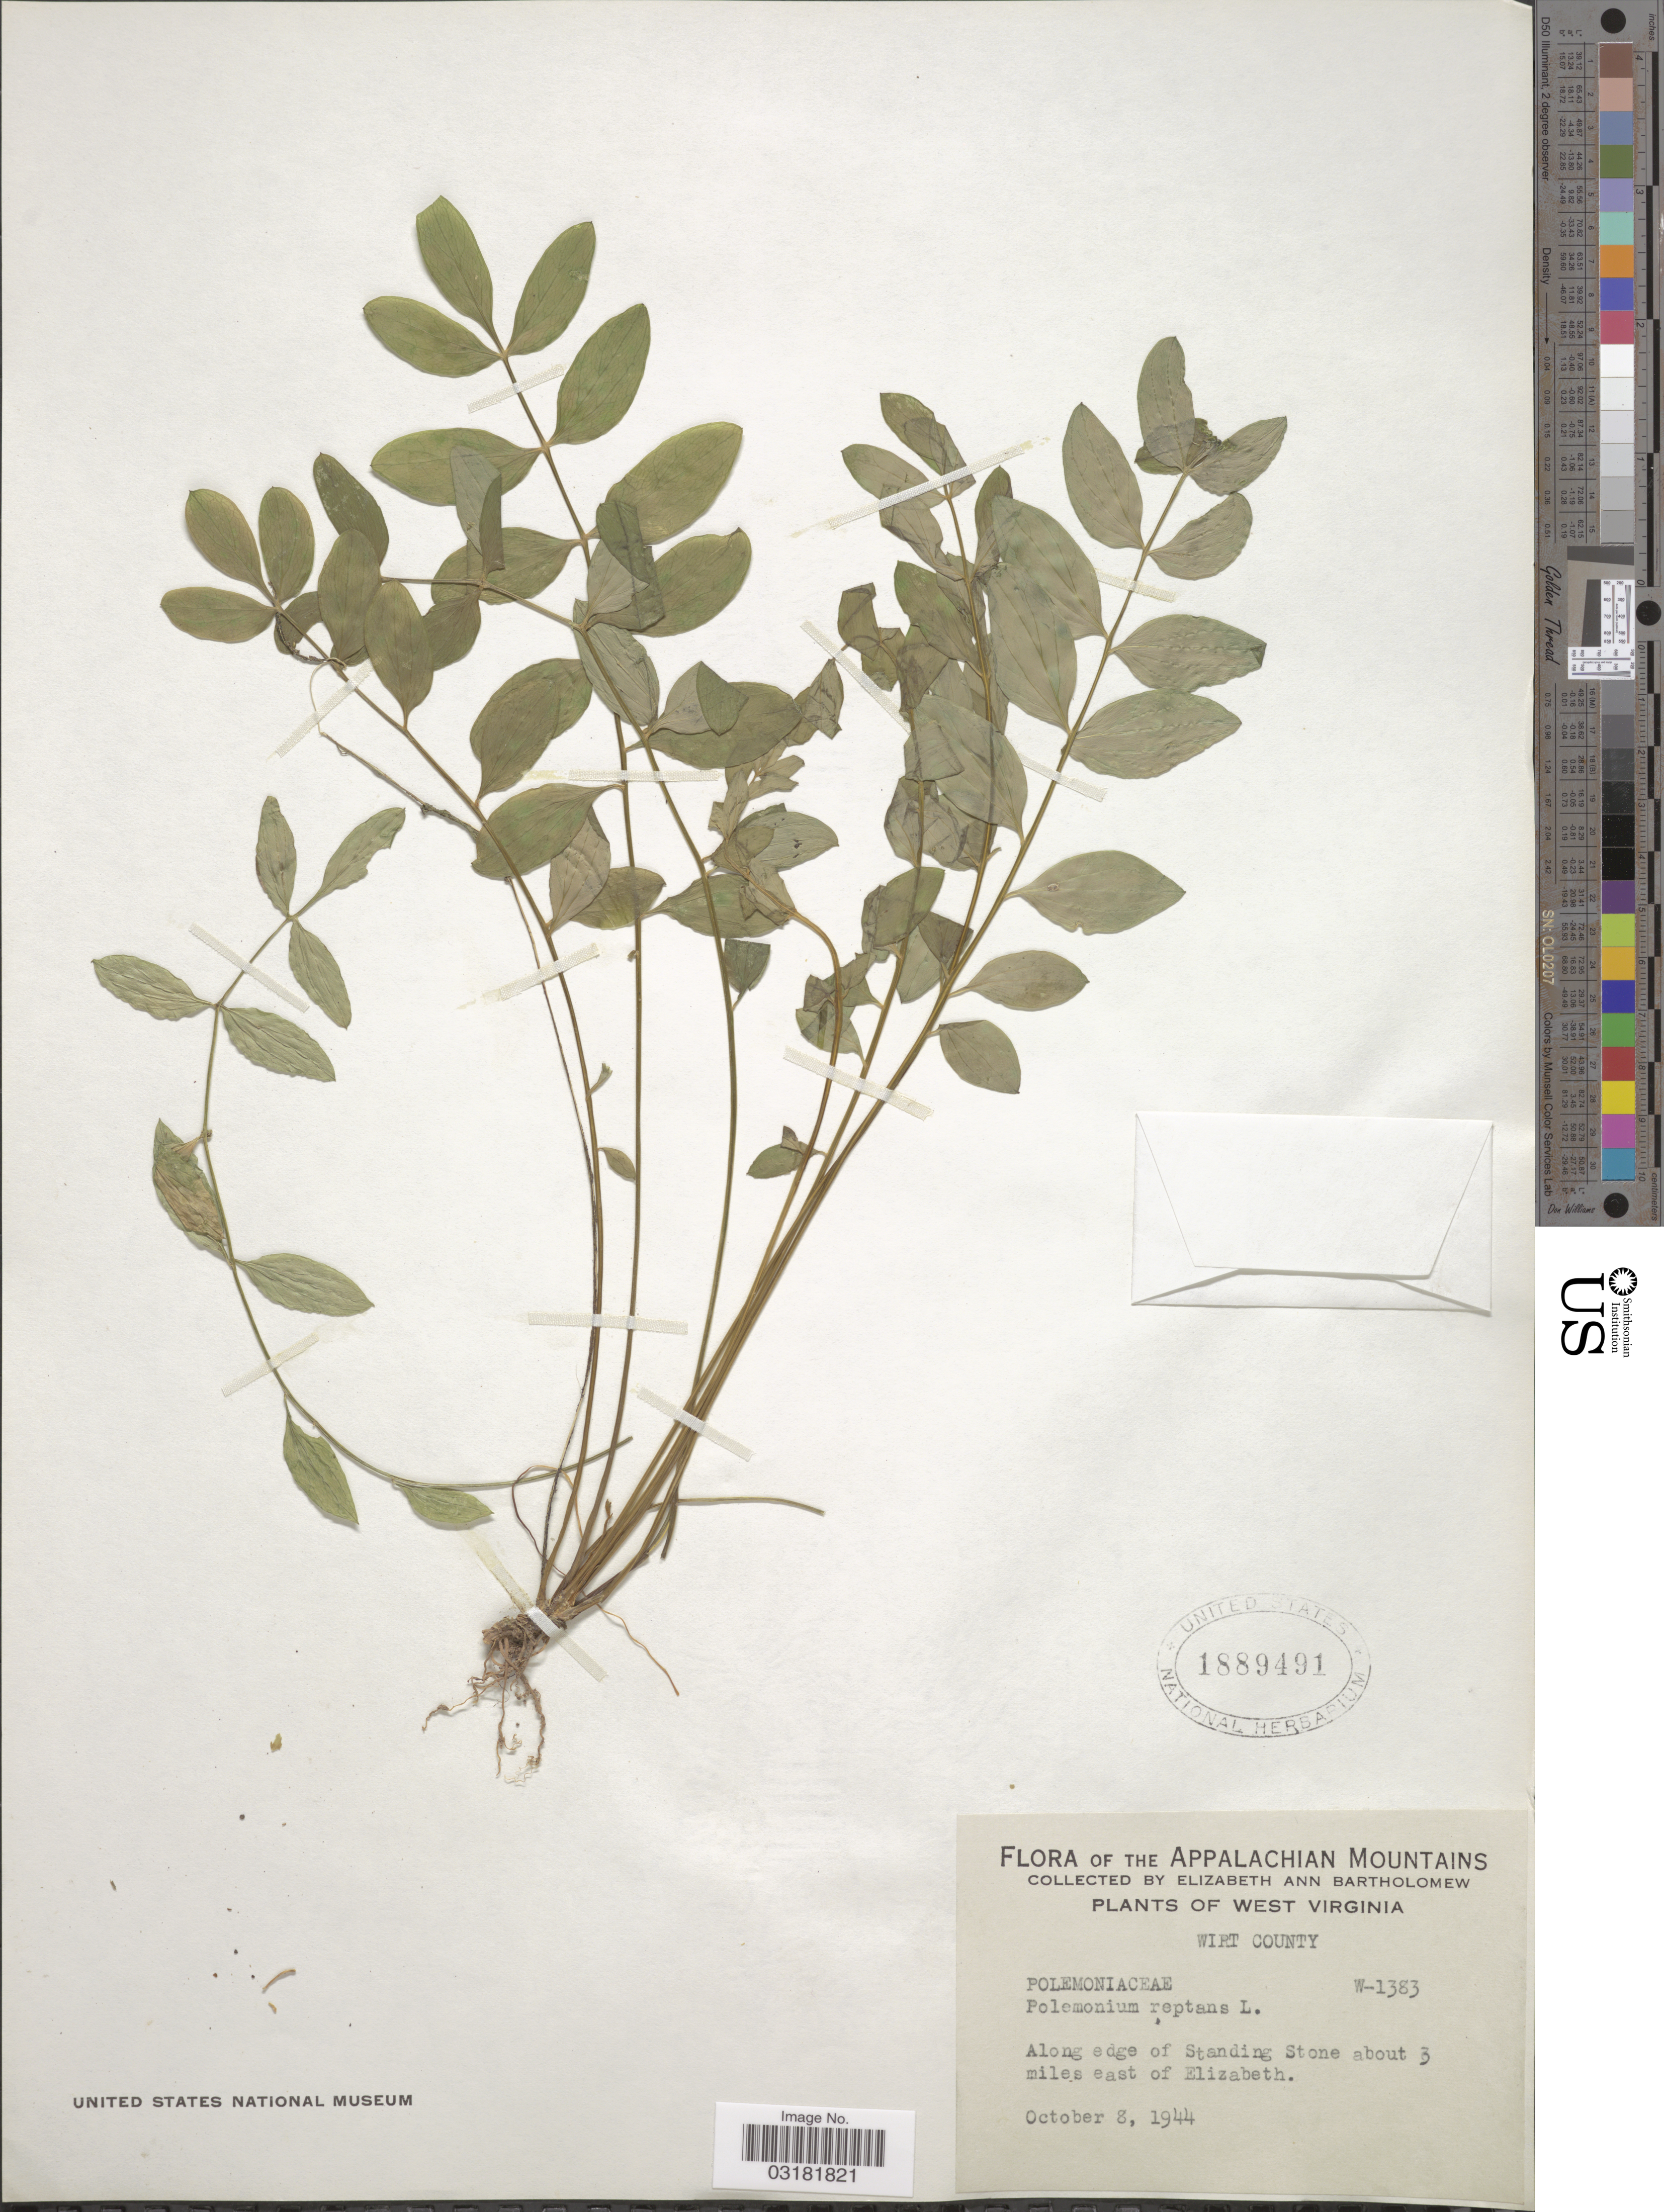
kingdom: Plantae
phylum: Tracheophyta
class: Magnoliopsida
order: Ericales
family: Polemoniaceae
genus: Polemonium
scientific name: Polemonium reptans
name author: L.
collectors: E. Bartholomew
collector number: W-1383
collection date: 1944-10-08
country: United States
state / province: West Virginia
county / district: Wirt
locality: The Appalachian Mountains. Wirt County. Along edge of Standing Stone about 3 miles east of Elizabeth.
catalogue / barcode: US 1889491